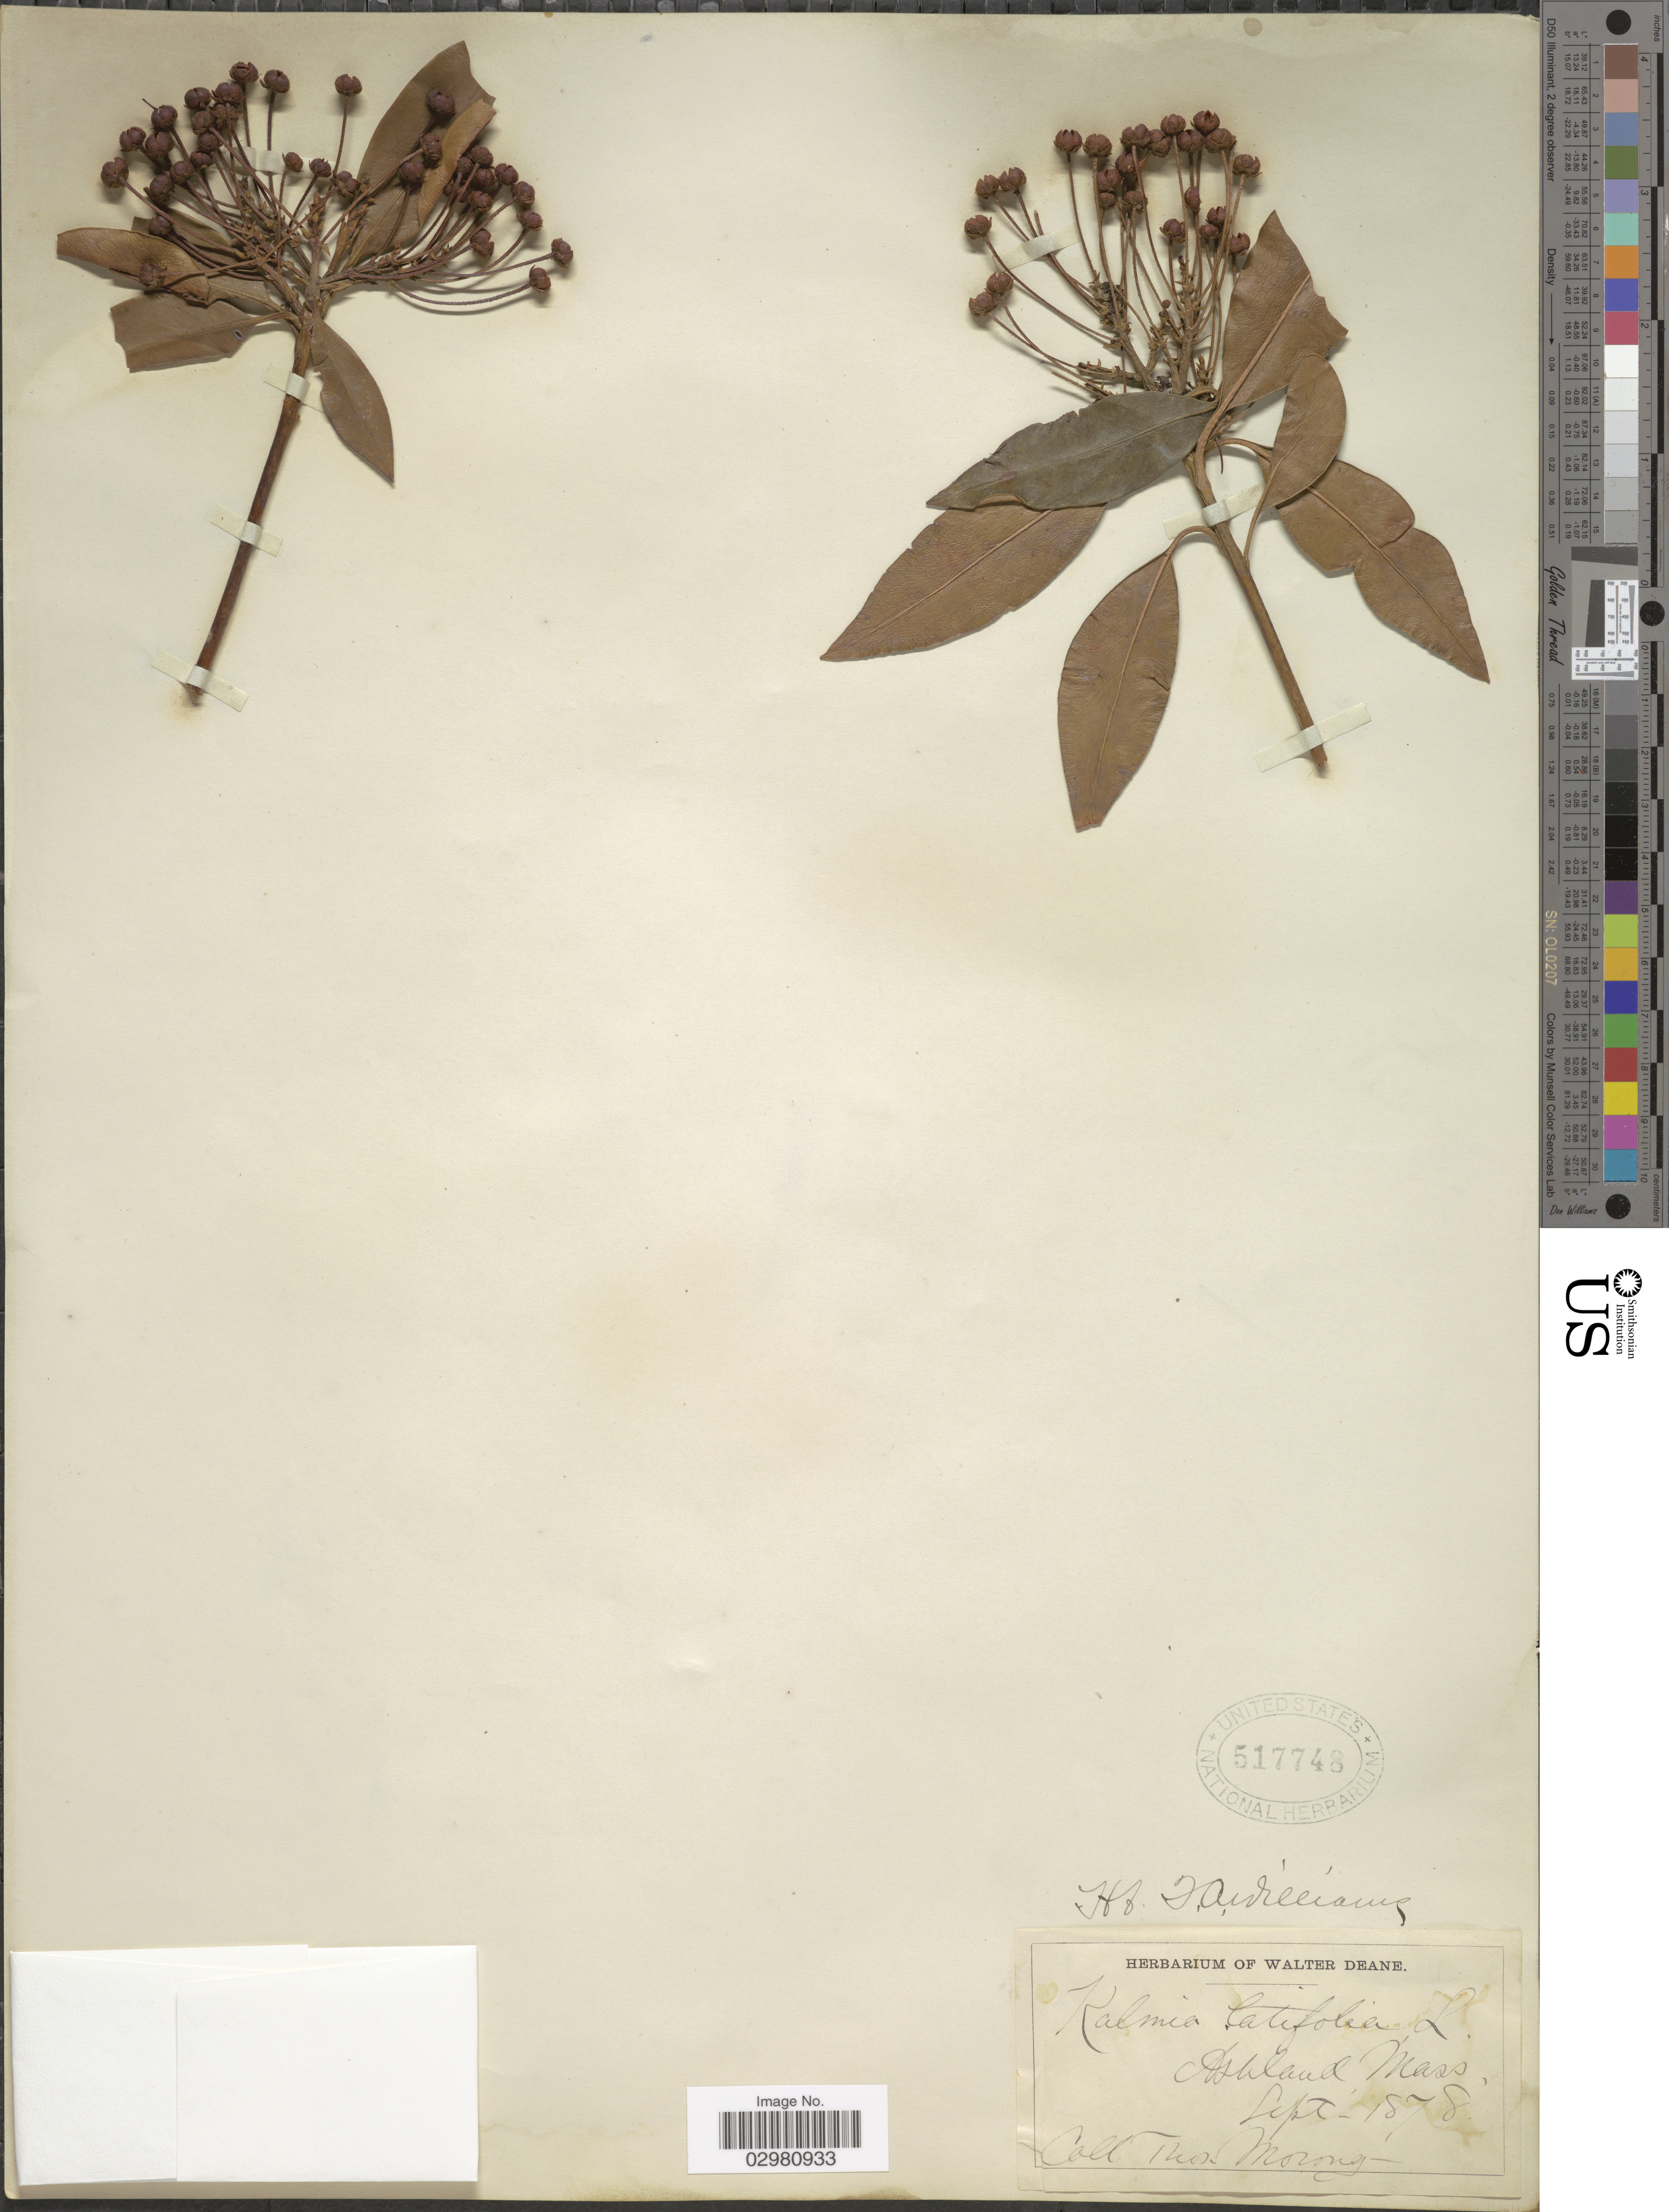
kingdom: Plantae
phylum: Tracheophyta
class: Magnoliopsida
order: Ericales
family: Ericaceae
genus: Kalmia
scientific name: Kalmia latifolia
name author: L.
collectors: ex herb. T. Morong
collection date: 1878-09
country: United States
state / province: Massachusetts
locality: Ashland, Mass.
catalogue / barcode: US 517748